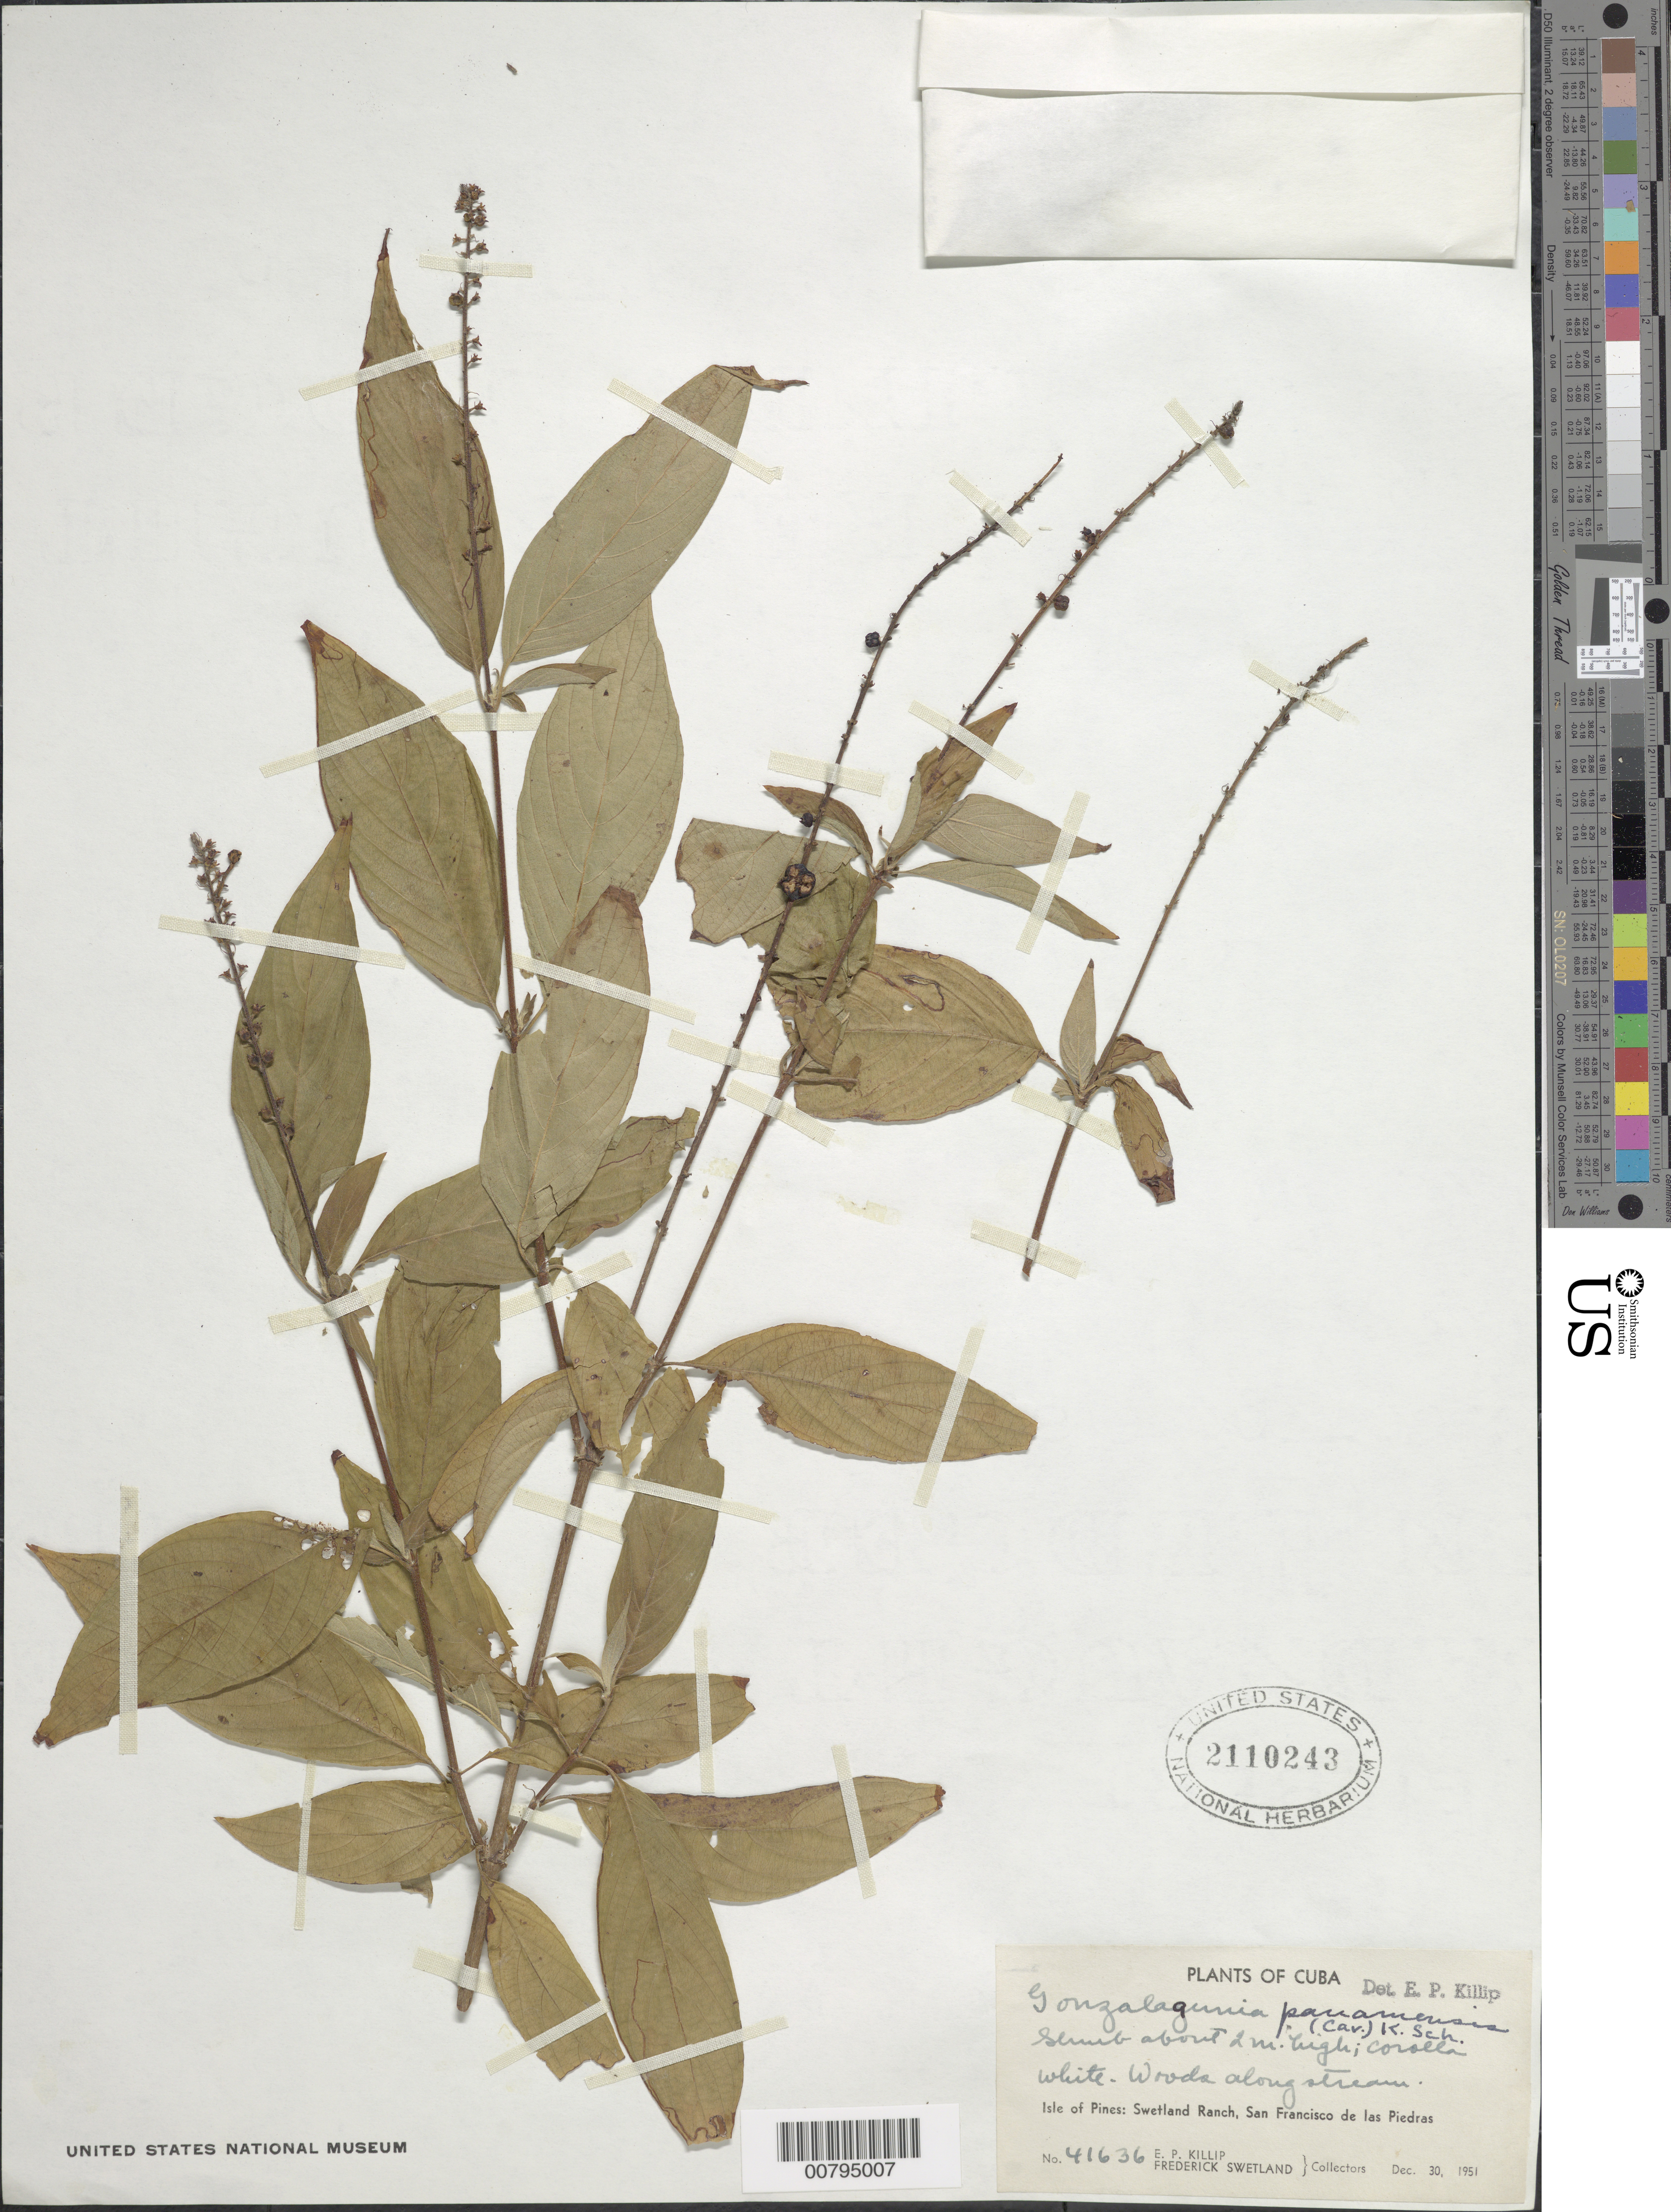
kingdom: Plantae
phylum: Tracheophyta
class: Magnoliopsida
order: Gentianales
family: Rubiaceae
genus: Gonzalagunia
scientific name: Gonzalagunia panamensis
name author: (Cav.) K. Schum.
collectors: E. P. Killip & F. Swetland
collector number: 41636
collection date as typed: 30 Dec 1951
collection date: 1951-12-30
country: Cuba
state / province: Isla de La Juventud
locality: Swetland Ranch, San Francisco de las Piedras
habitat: Woods along stream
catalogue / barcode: US 2110243